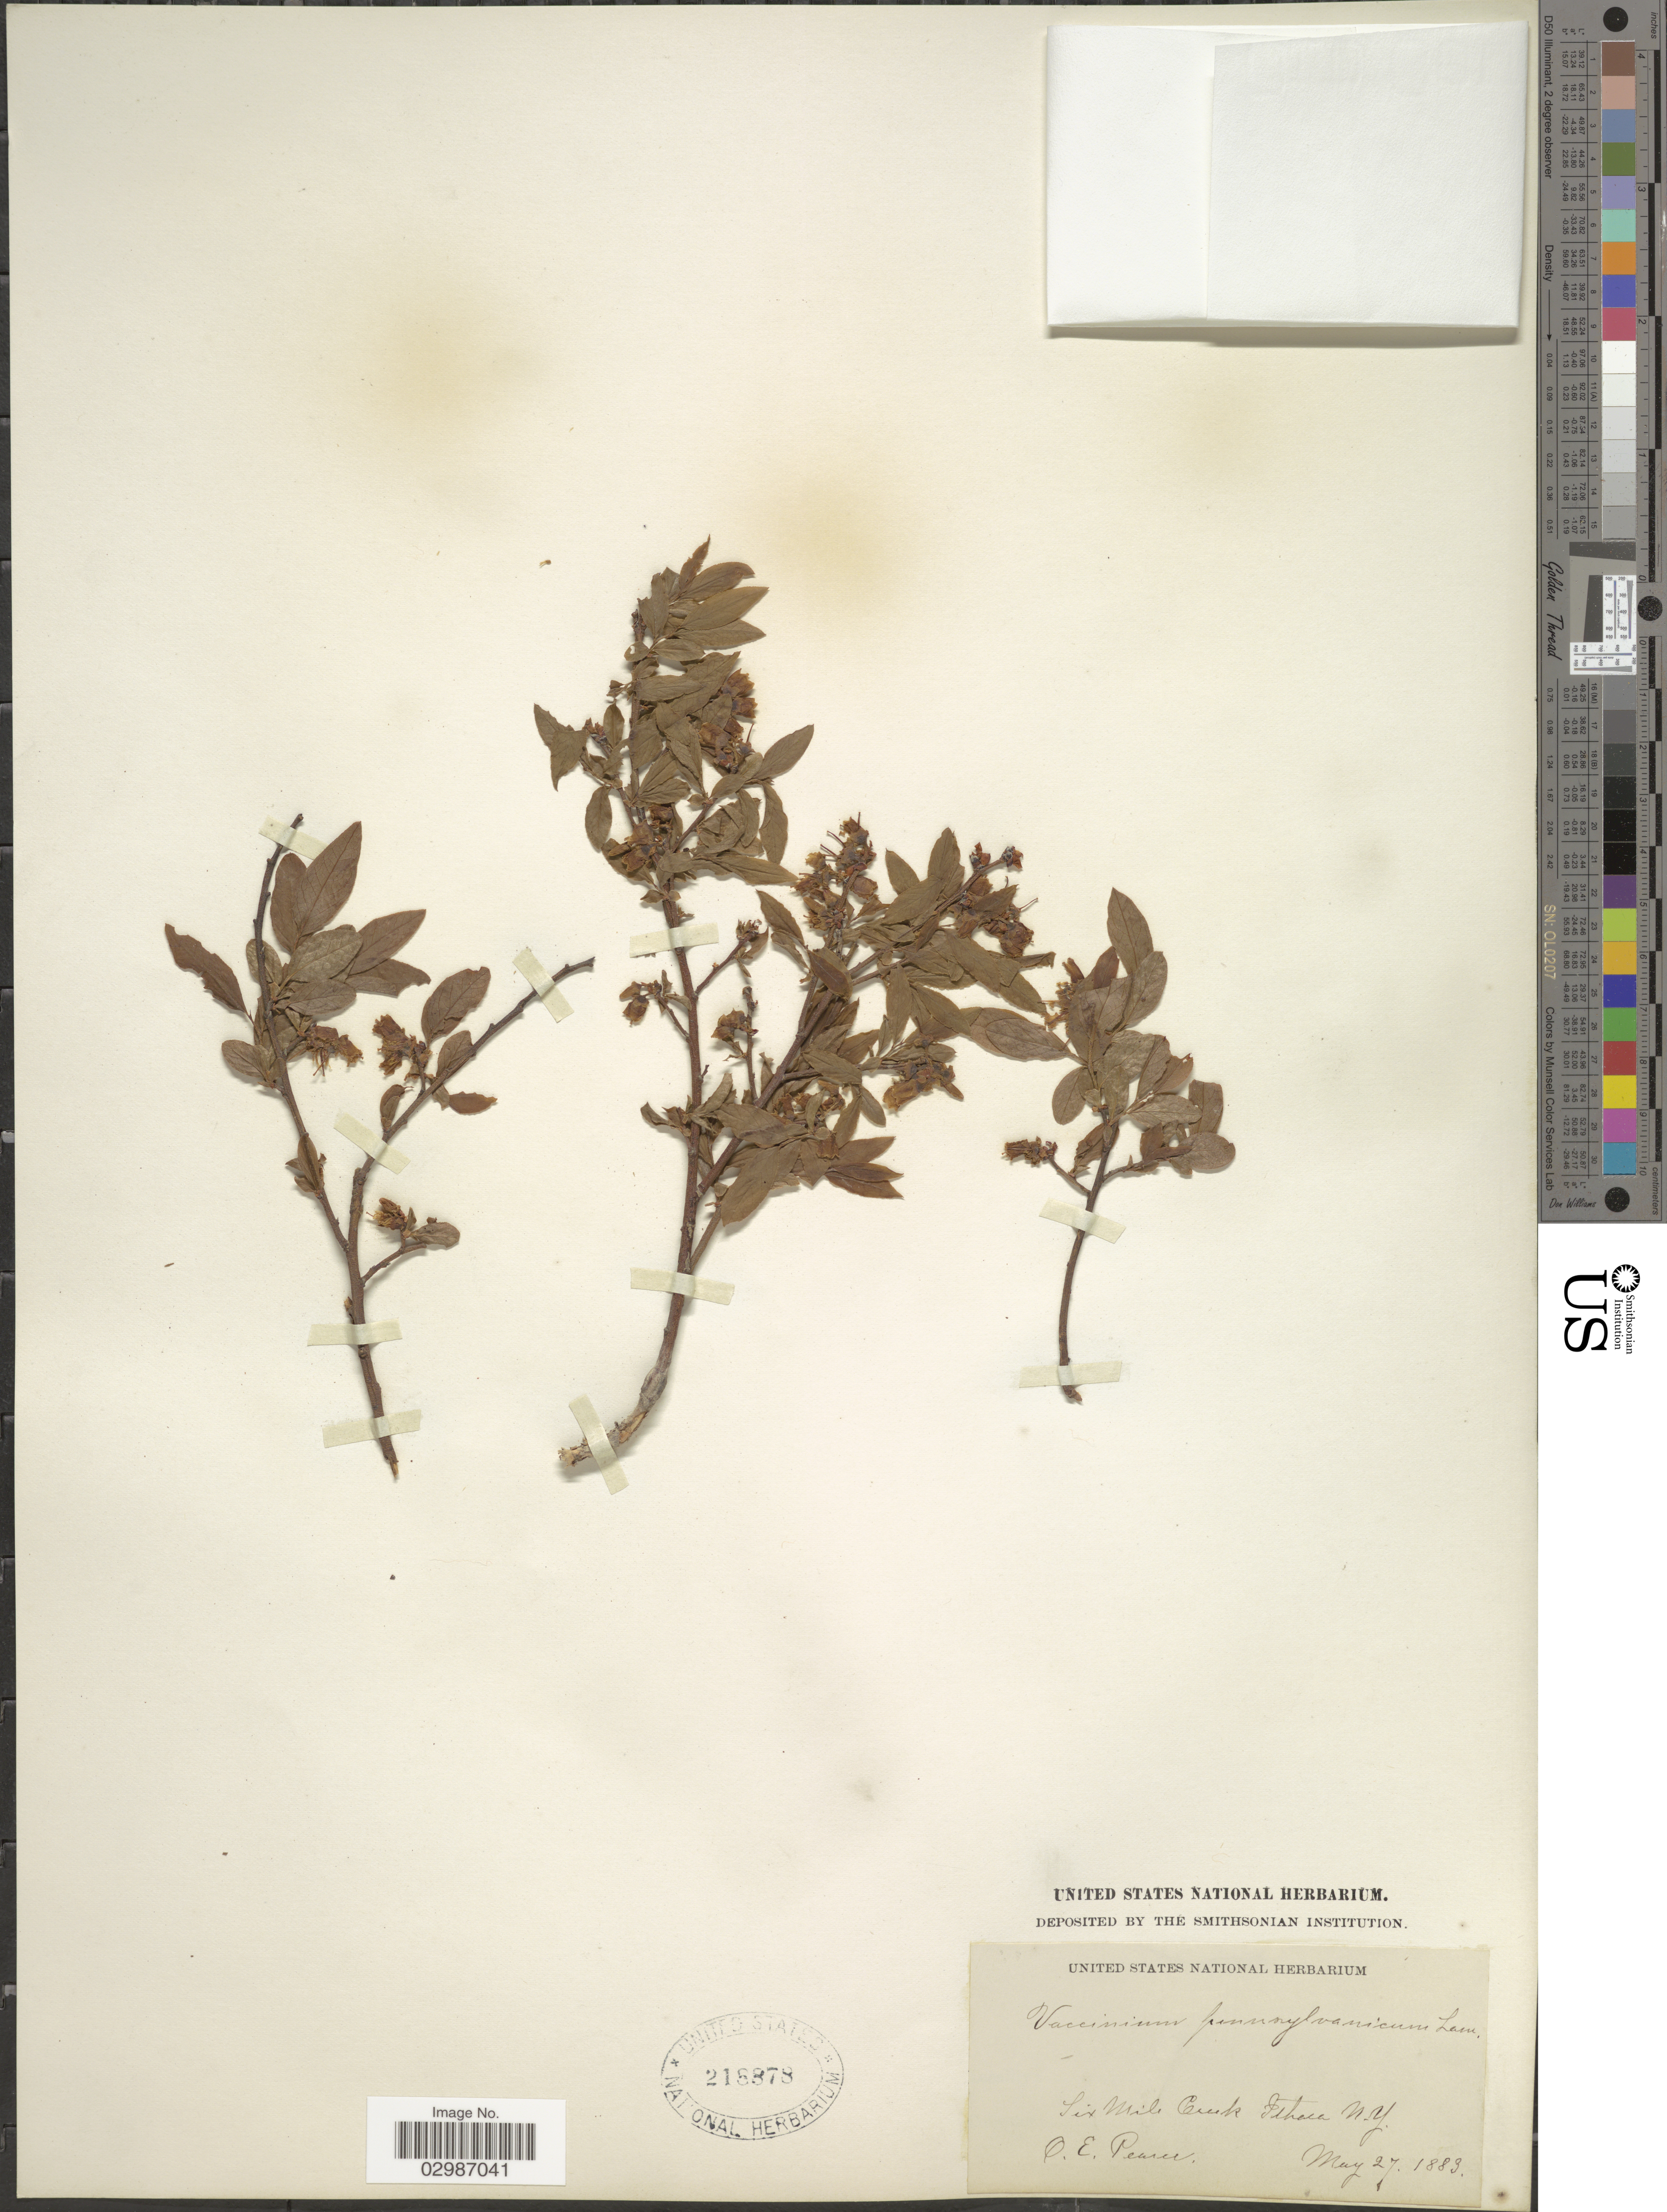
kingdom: Plantae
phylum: Tracheophyta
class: Magnoliopsida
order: Ericales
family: Ericaceae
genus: Vaccinium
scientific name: Vaccinium angustifolium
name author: Aiton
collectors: O. E. Pearce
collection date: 1889-05-27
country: United States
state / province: New York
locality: Six Mile Creek Ithaca.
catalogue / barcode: US 218878